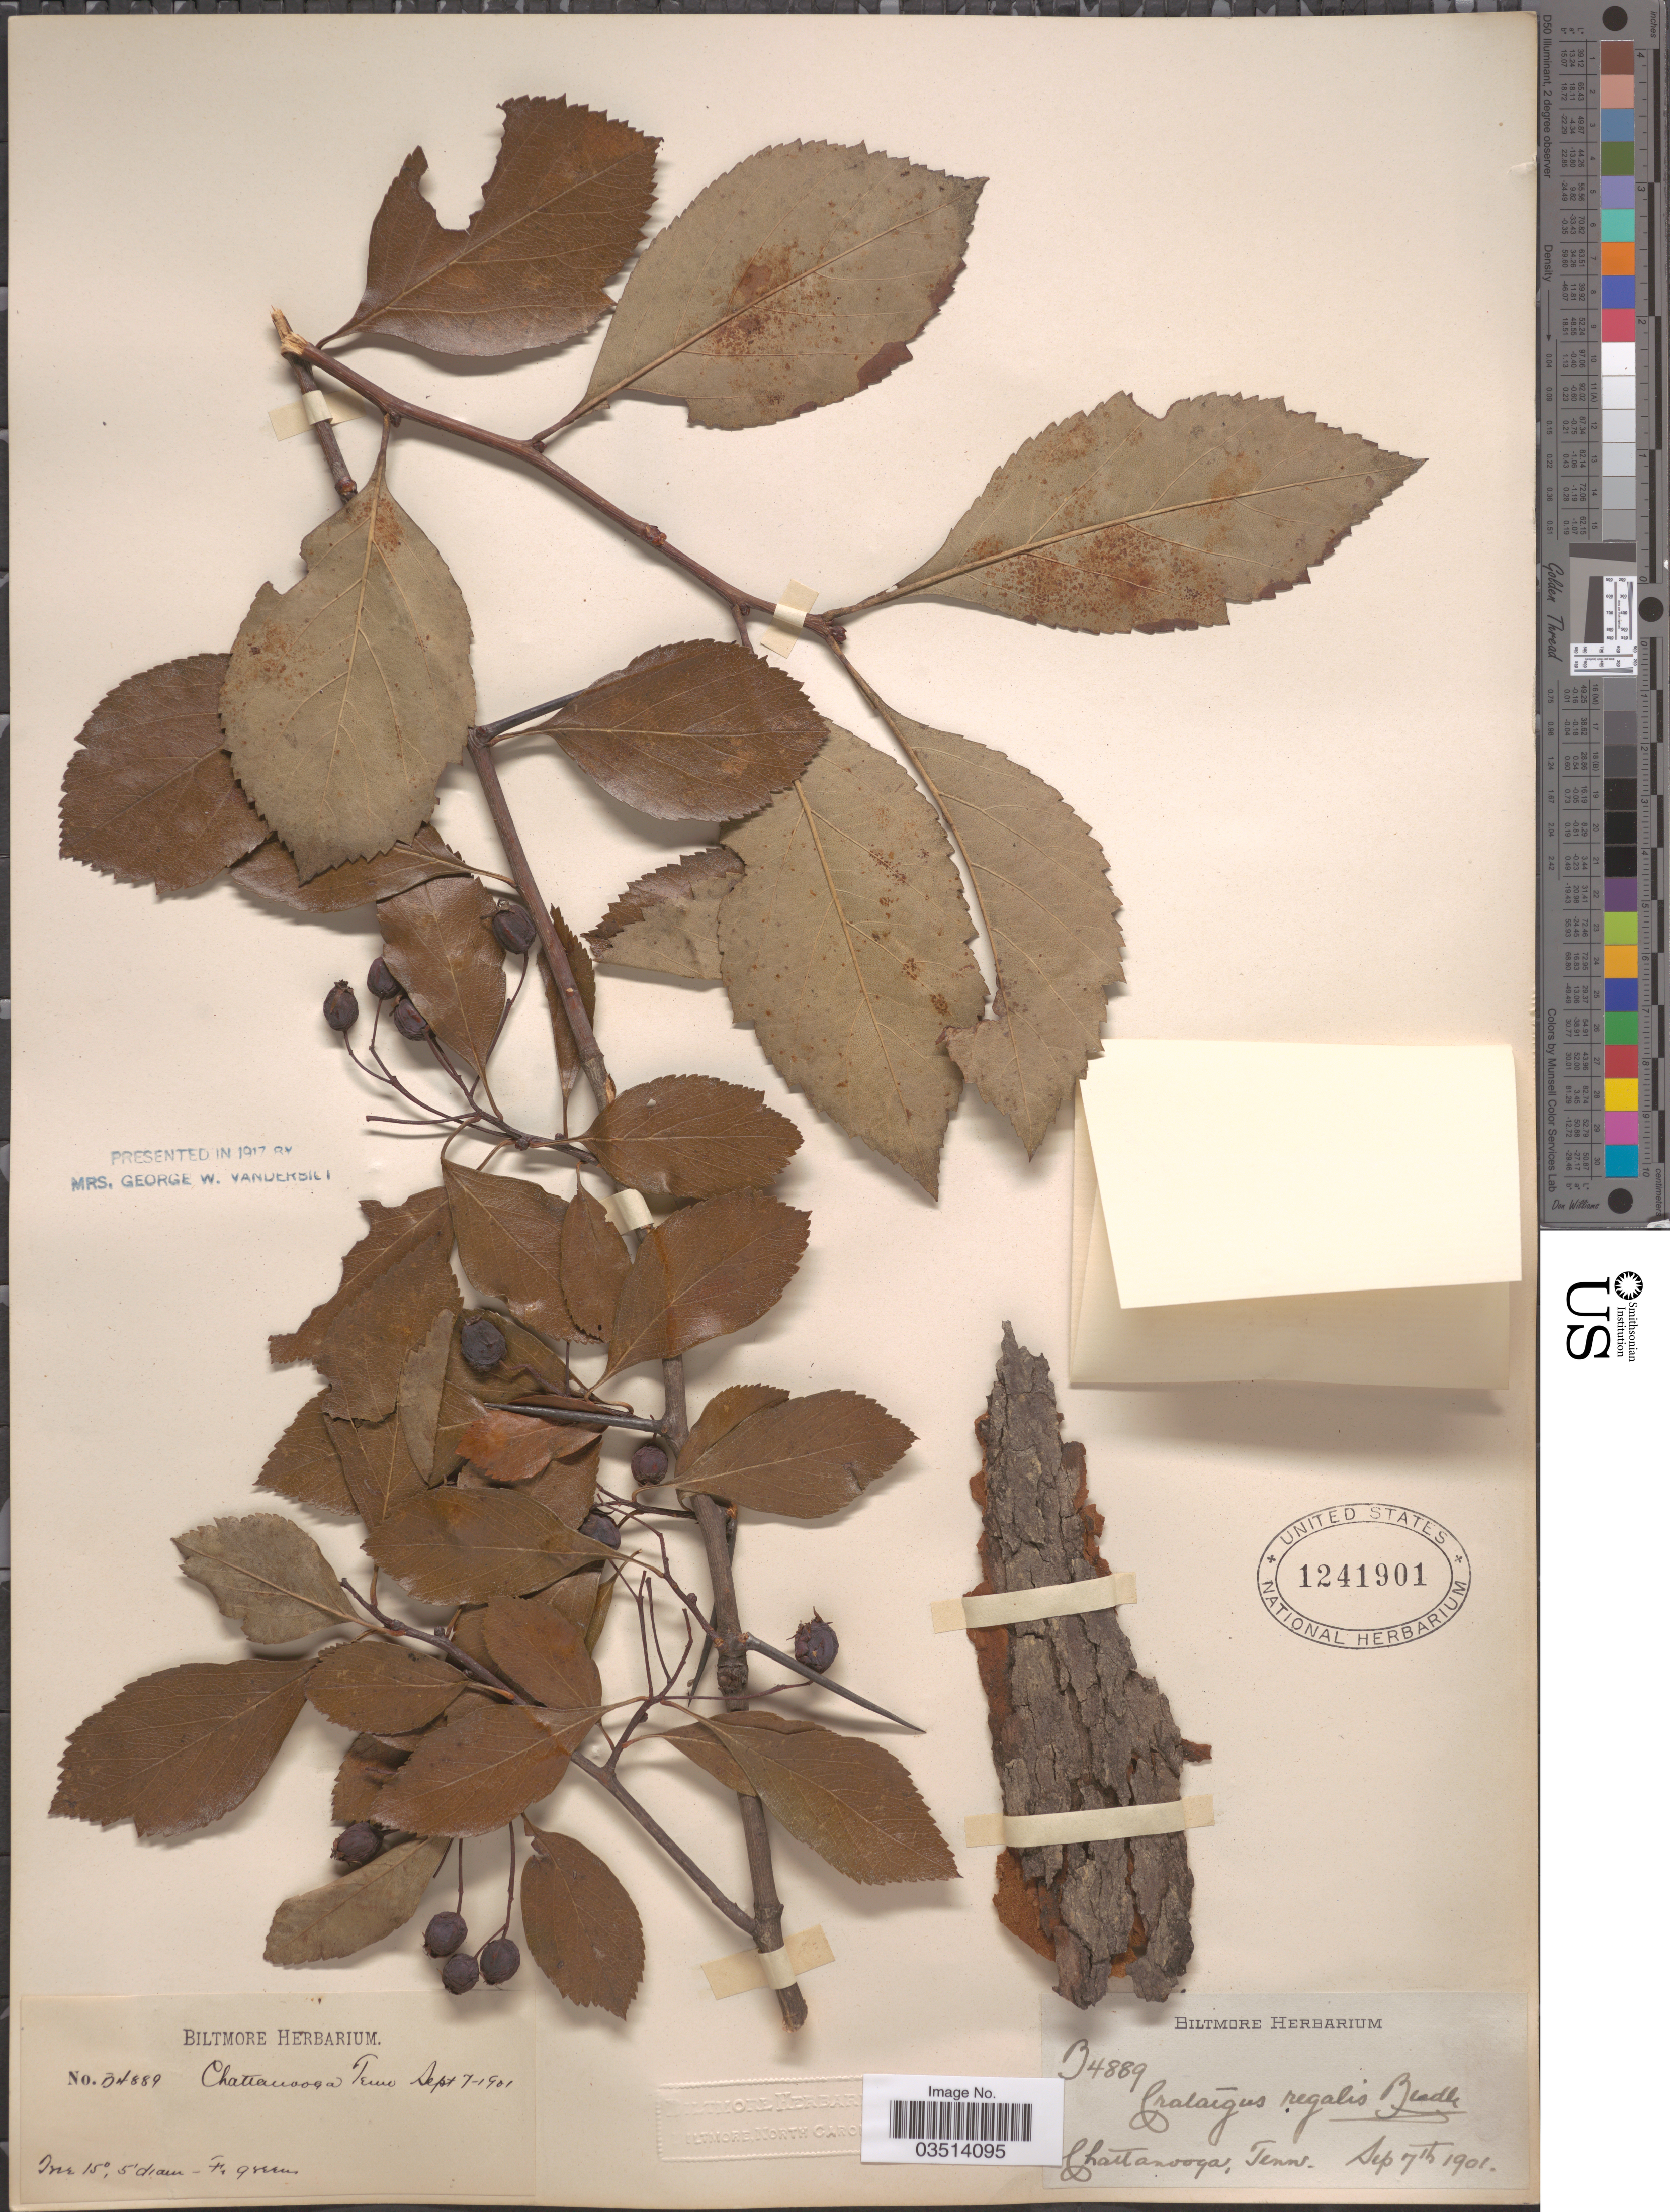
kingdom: Plantae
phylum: Tracheophyta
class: Magnoliopsida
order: Rosales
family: Rosaceae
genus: Crataegus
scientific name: Crataegus crus-galli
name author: L.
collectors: ex herb. Biltmore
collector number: B4889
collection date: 1901-09-07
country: United States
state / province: Tennessee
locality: Chattanooga.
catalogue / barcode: US 1241901